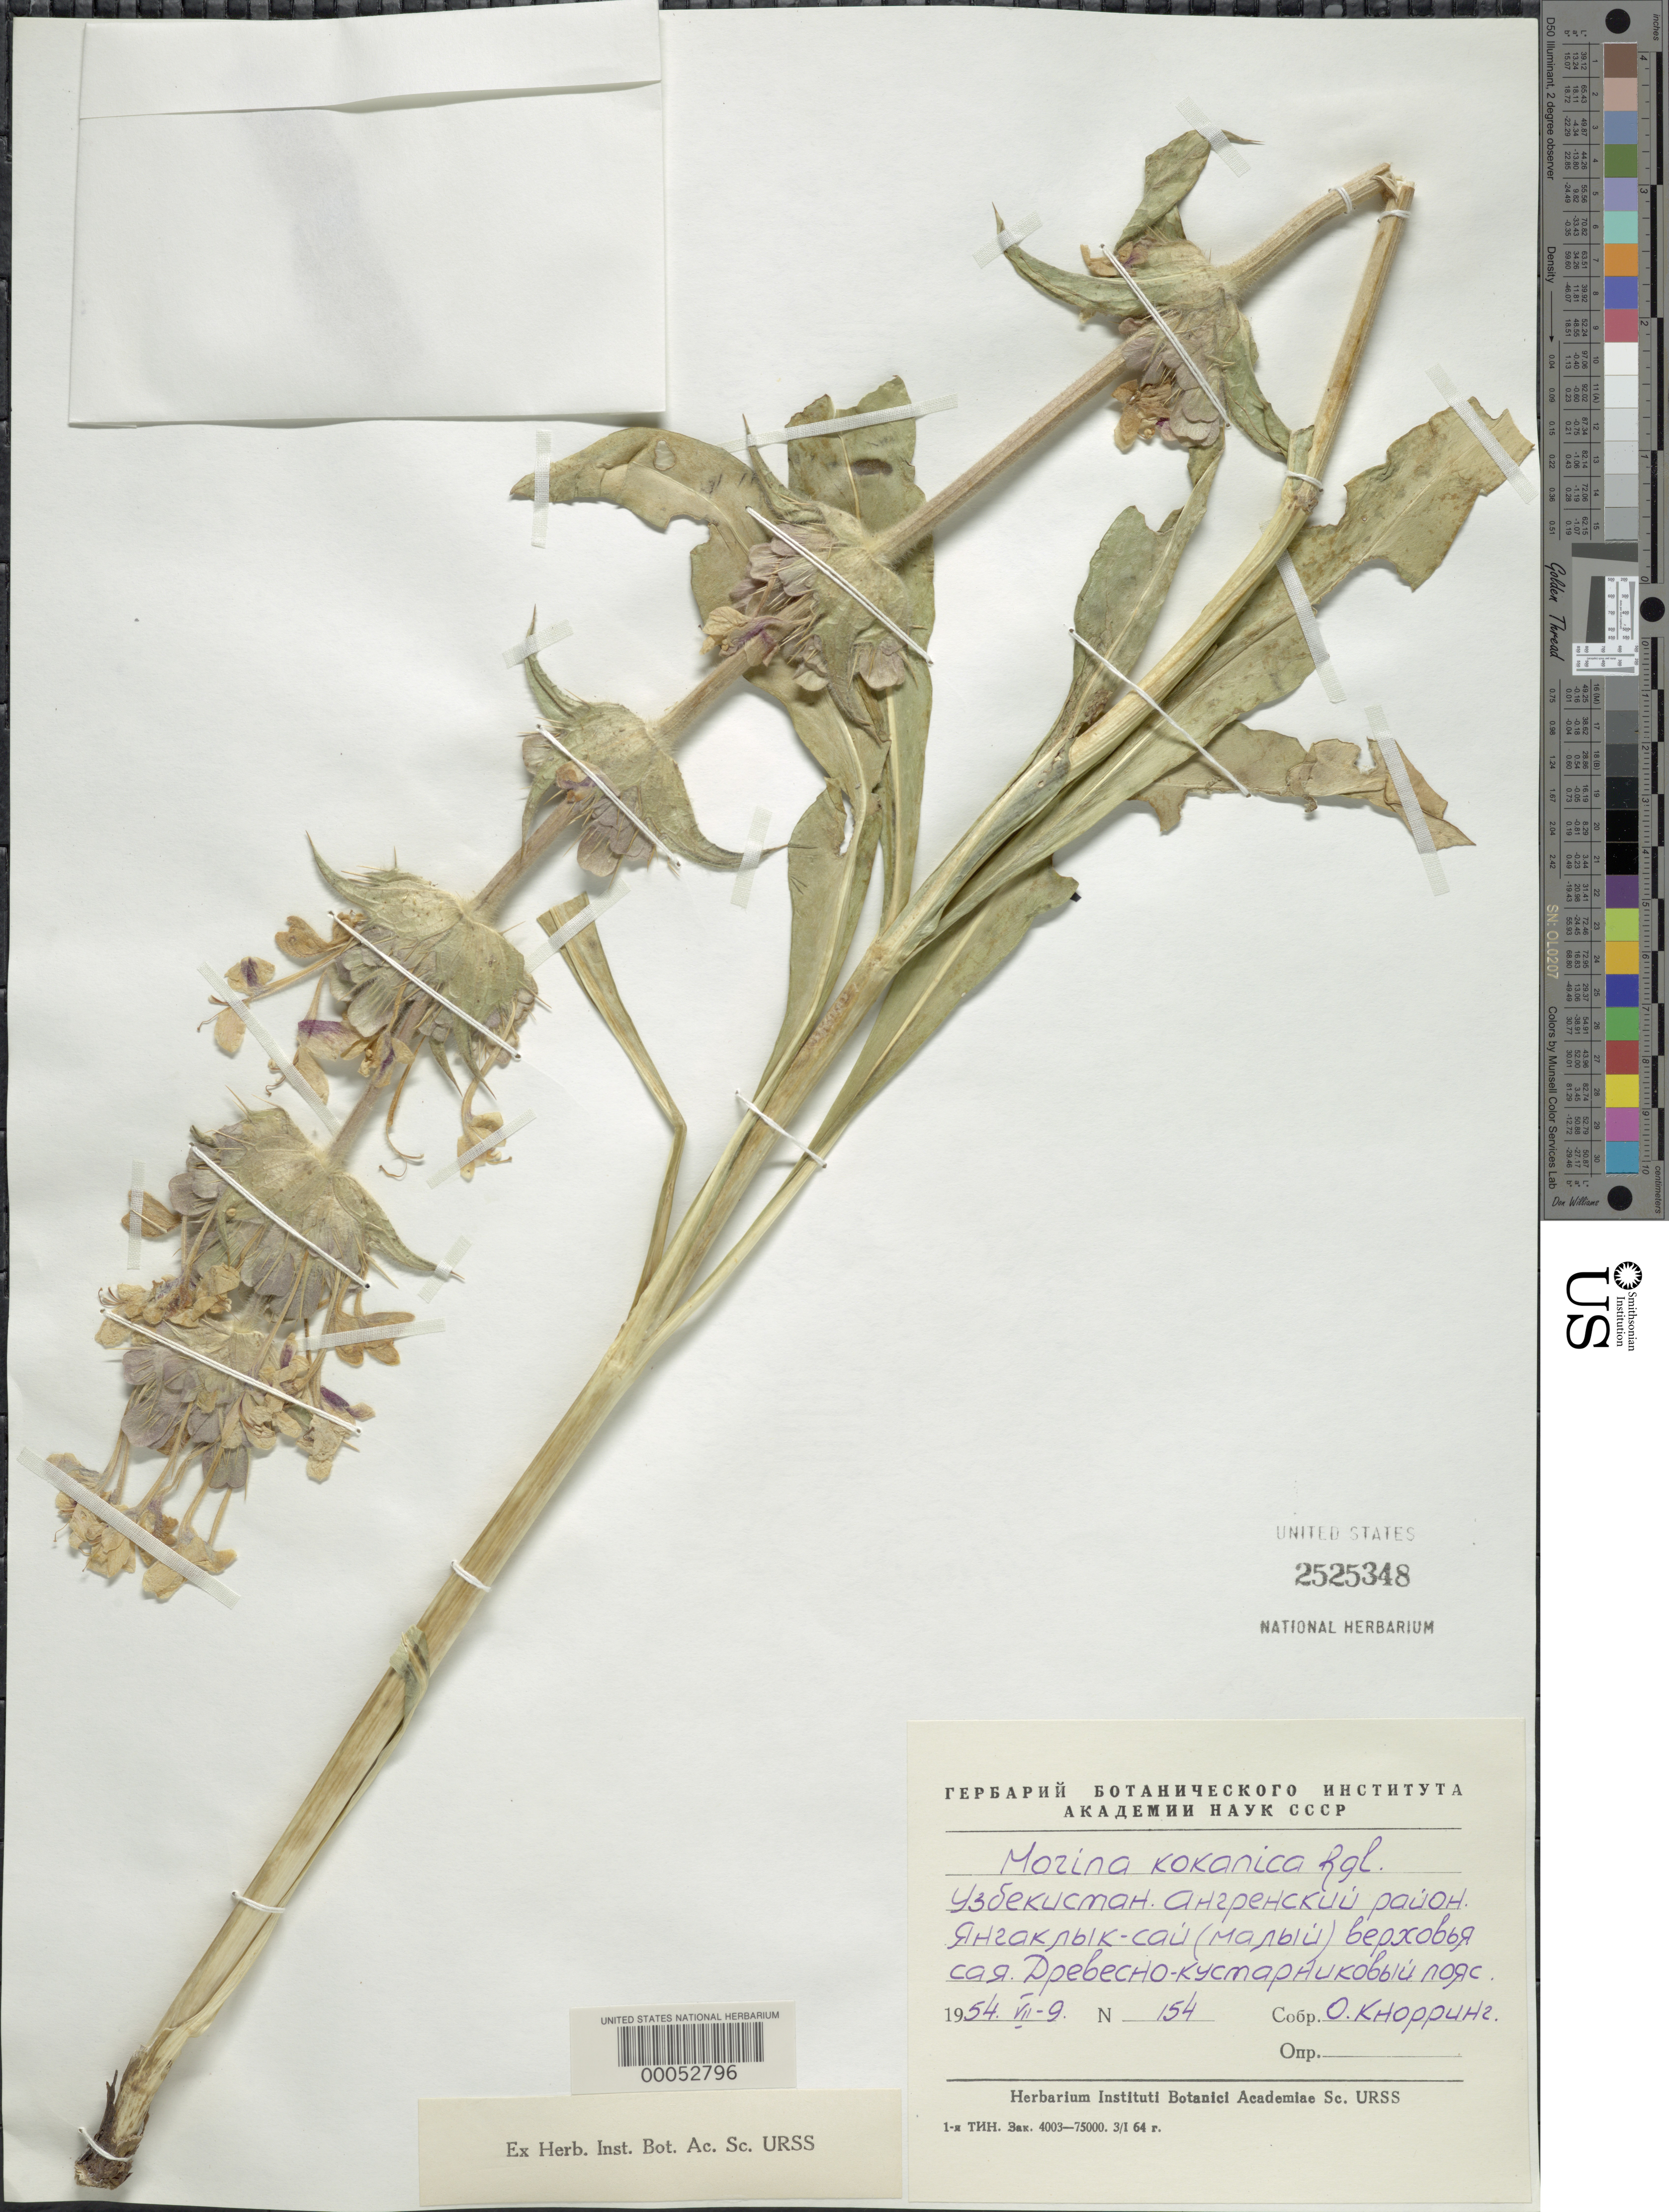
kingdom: Plantae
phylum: Tracheophyta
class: Magnoliopsida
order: Dipsacales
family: Caprifoliaceae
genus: Morina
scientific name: Morina kokanica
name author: Regel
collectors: S. Khoppuh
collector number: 154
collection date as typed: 09 Jul 1954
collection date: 1954-07-09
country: Russian Federation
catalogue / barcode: US 2525348